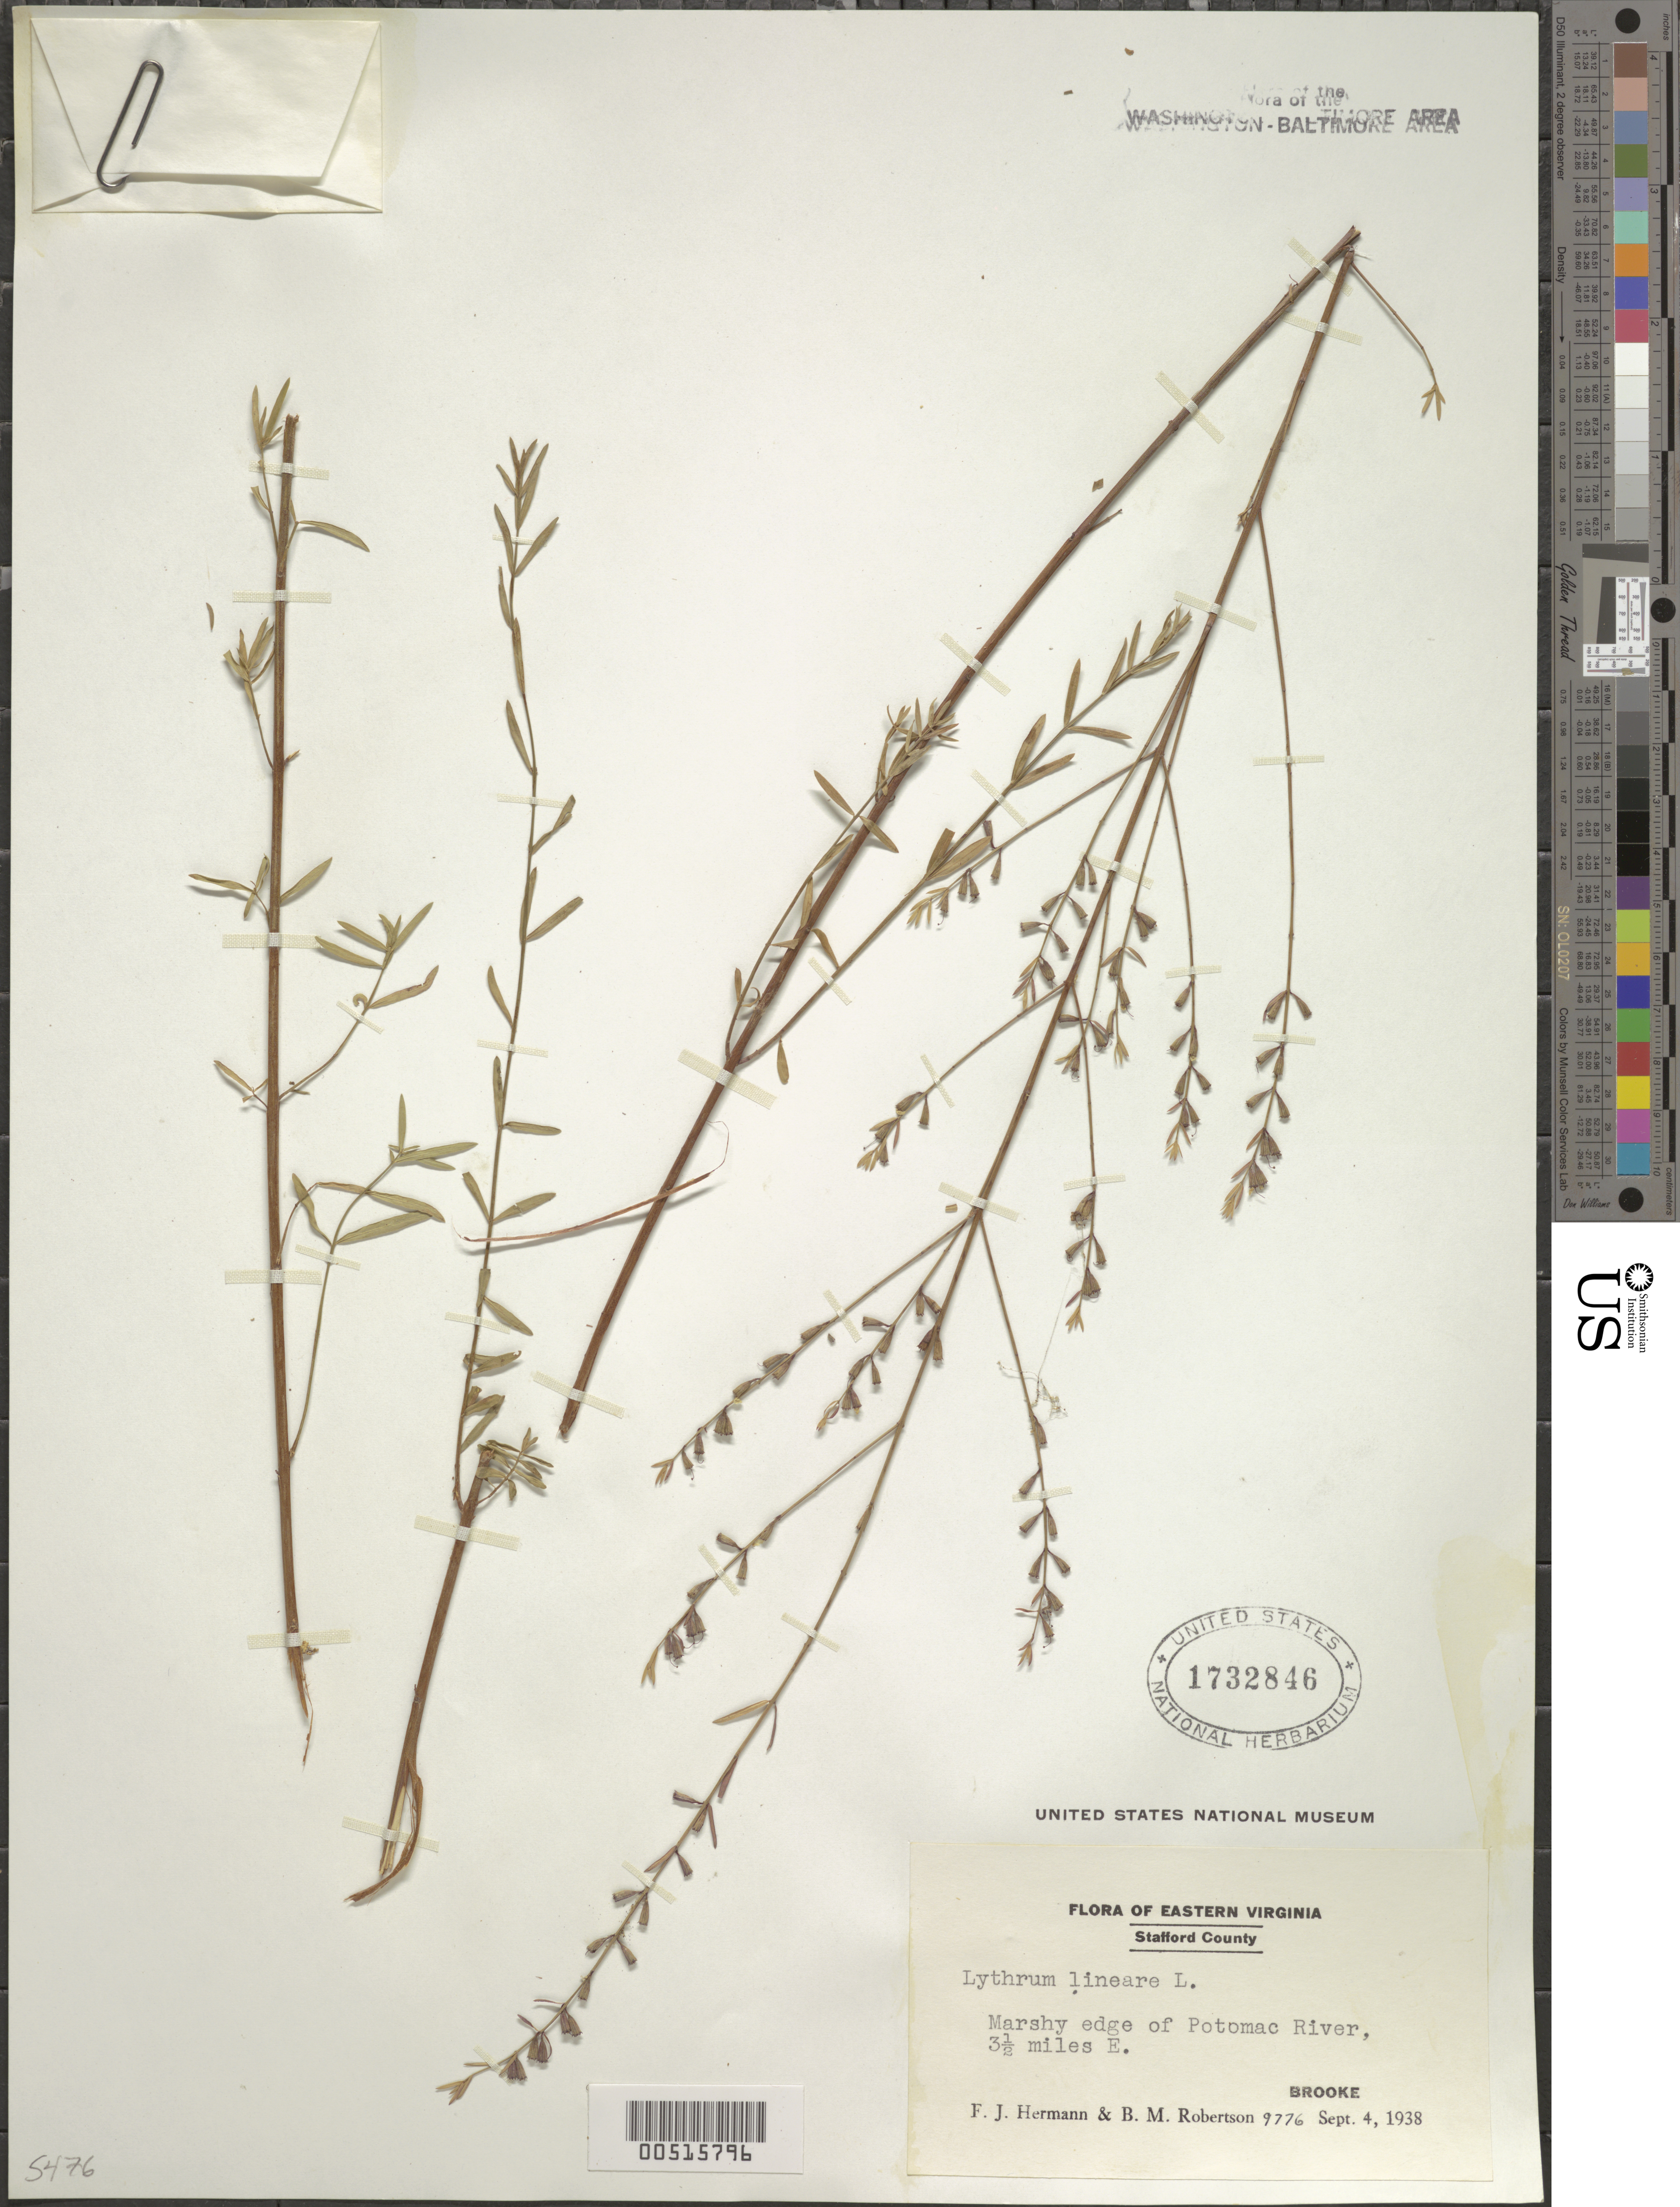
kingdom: Plantae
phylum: Tracheophyta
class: Magnoliopsida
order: Myrtales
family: Lythraceae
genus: Lythrum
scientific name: Lythrum lineare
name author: L.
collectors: F. J. Hermann & B. Robertson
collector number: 9776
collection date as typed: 04 Sep 1938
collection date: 1938-09-04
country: United States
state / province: Virginia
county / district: Stafford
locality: Brooke, 3.5 mi. E of, edge of Potomac River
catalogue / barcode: US 1732846